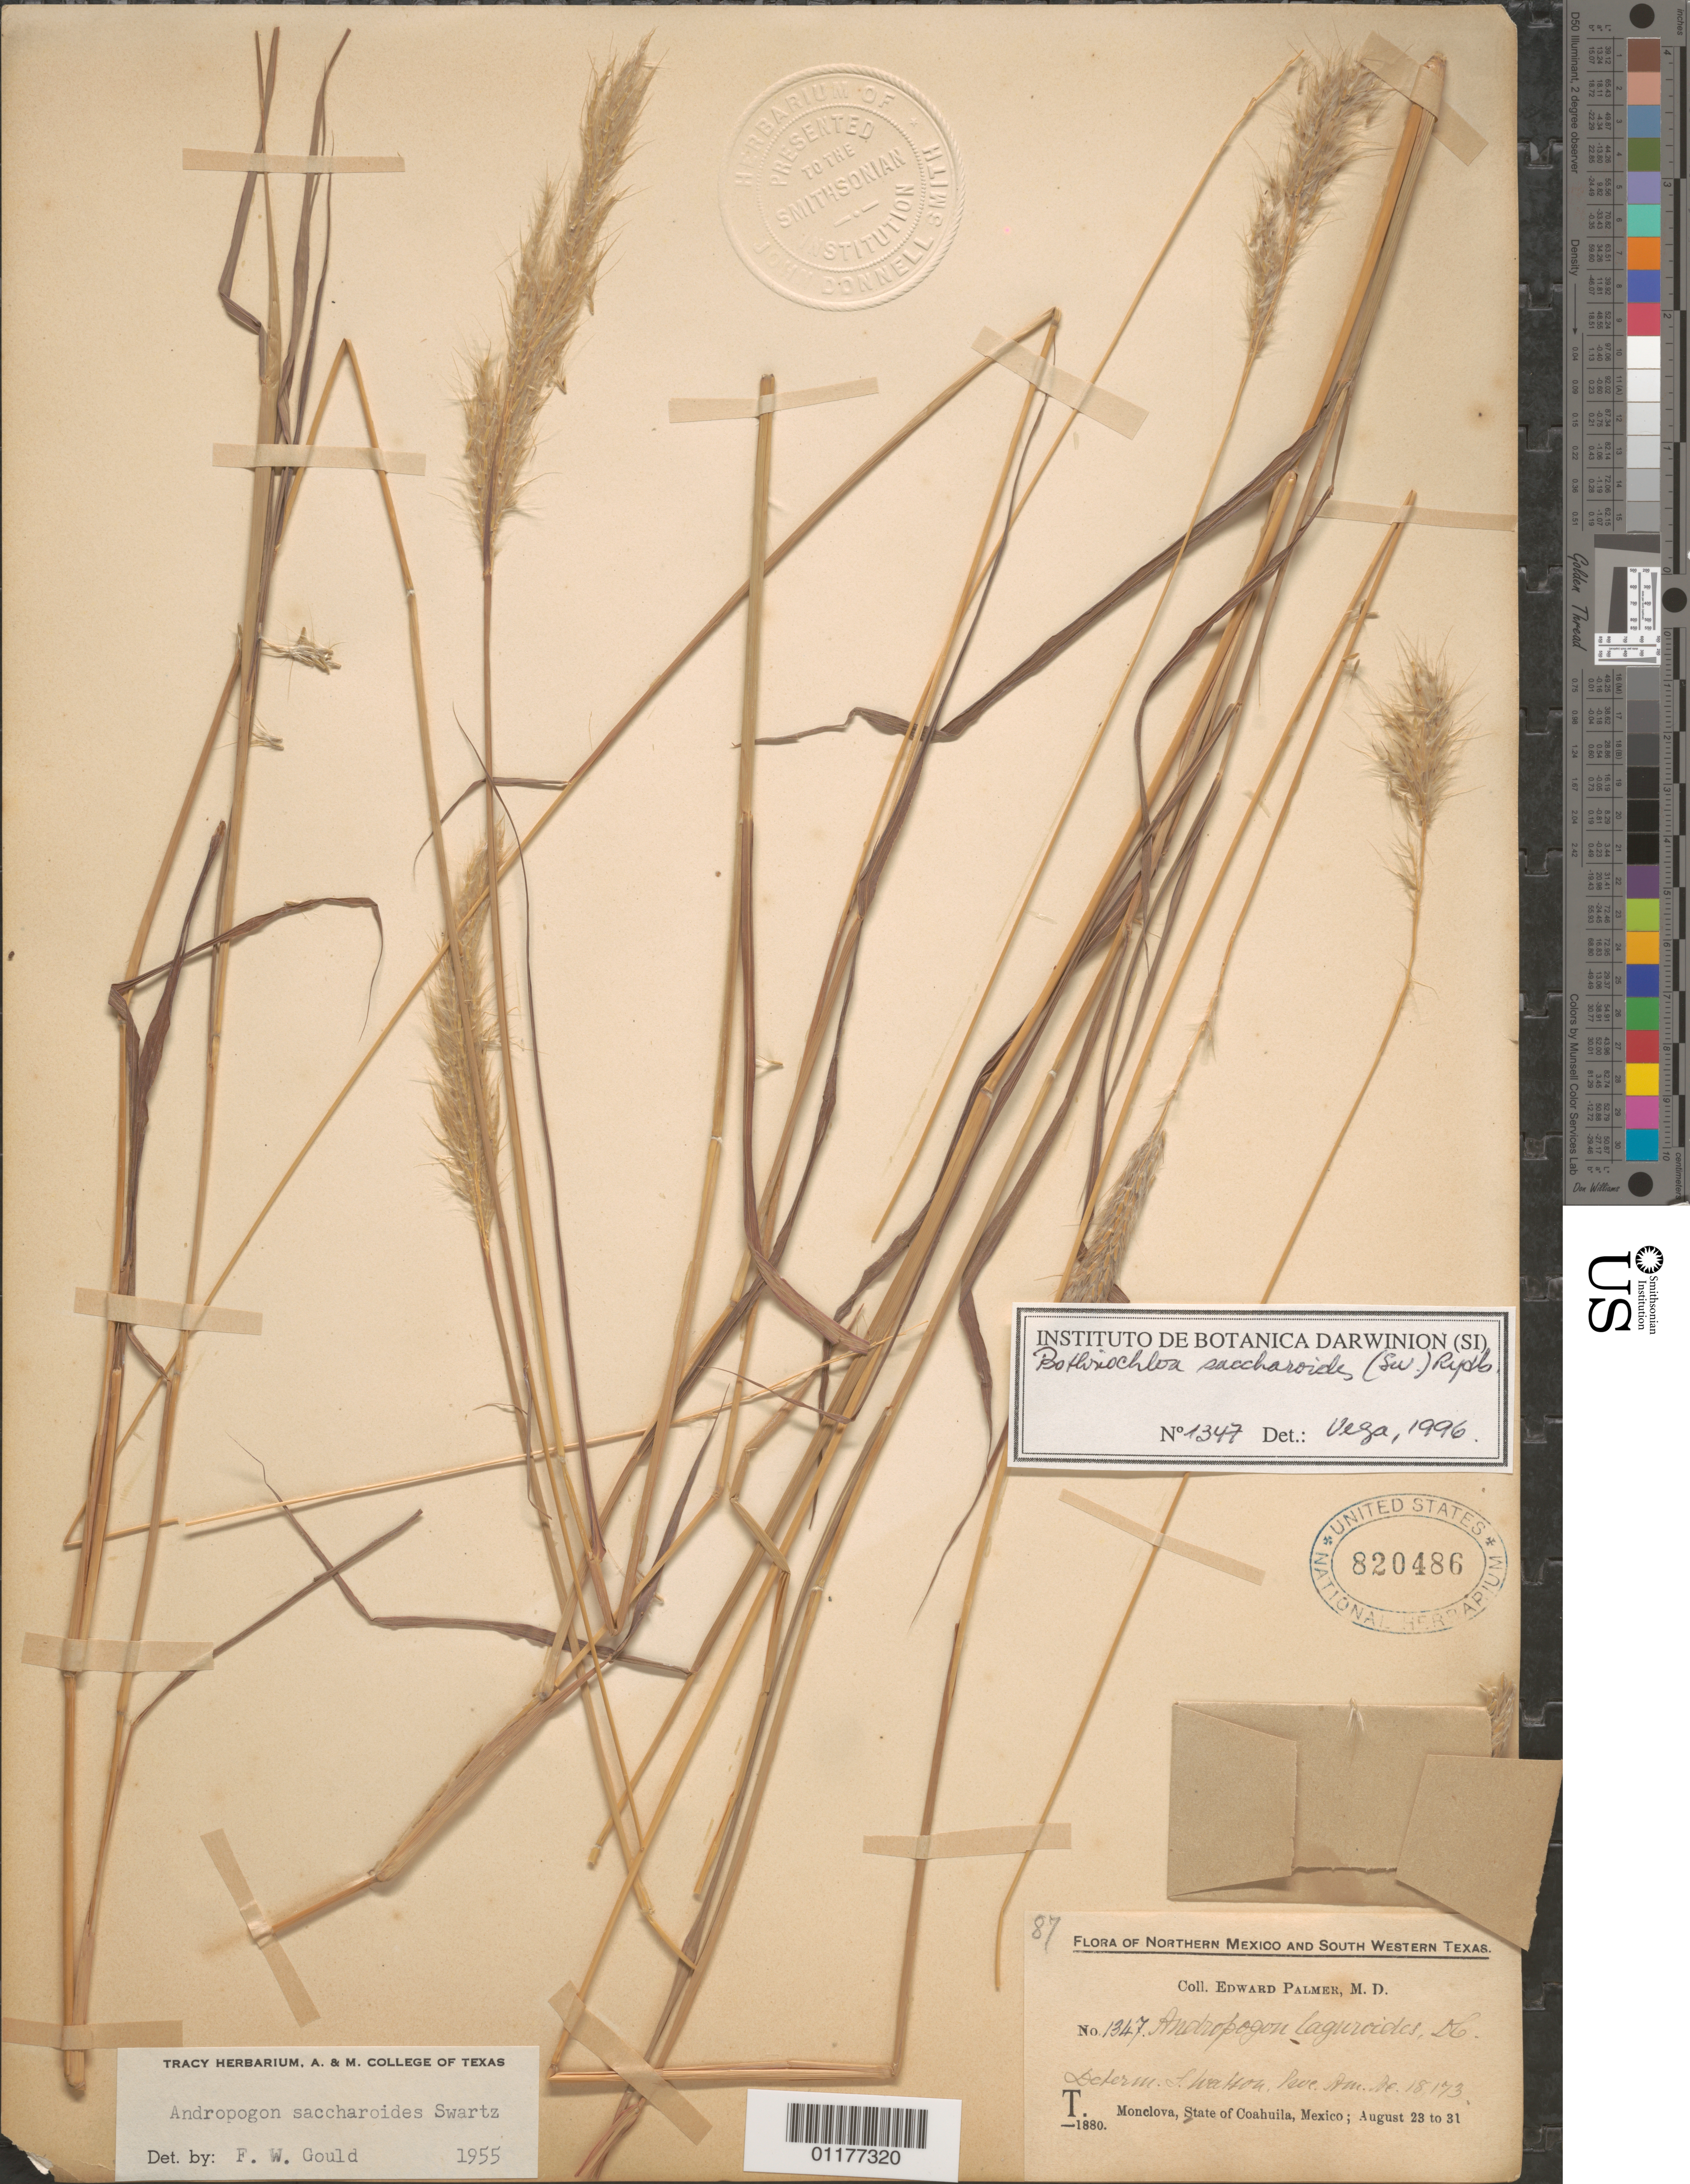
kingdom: Plantae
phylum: Tracheophyta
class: Liliopsida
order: Poales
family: Poaceae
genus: Bothriochloa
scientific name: Bothriochloa saccharoides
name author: (Sw.) Rydb.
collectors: E. Palmer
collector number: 1347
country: Mexico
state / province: Coahuila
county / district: Monclova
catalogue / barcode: US 820486